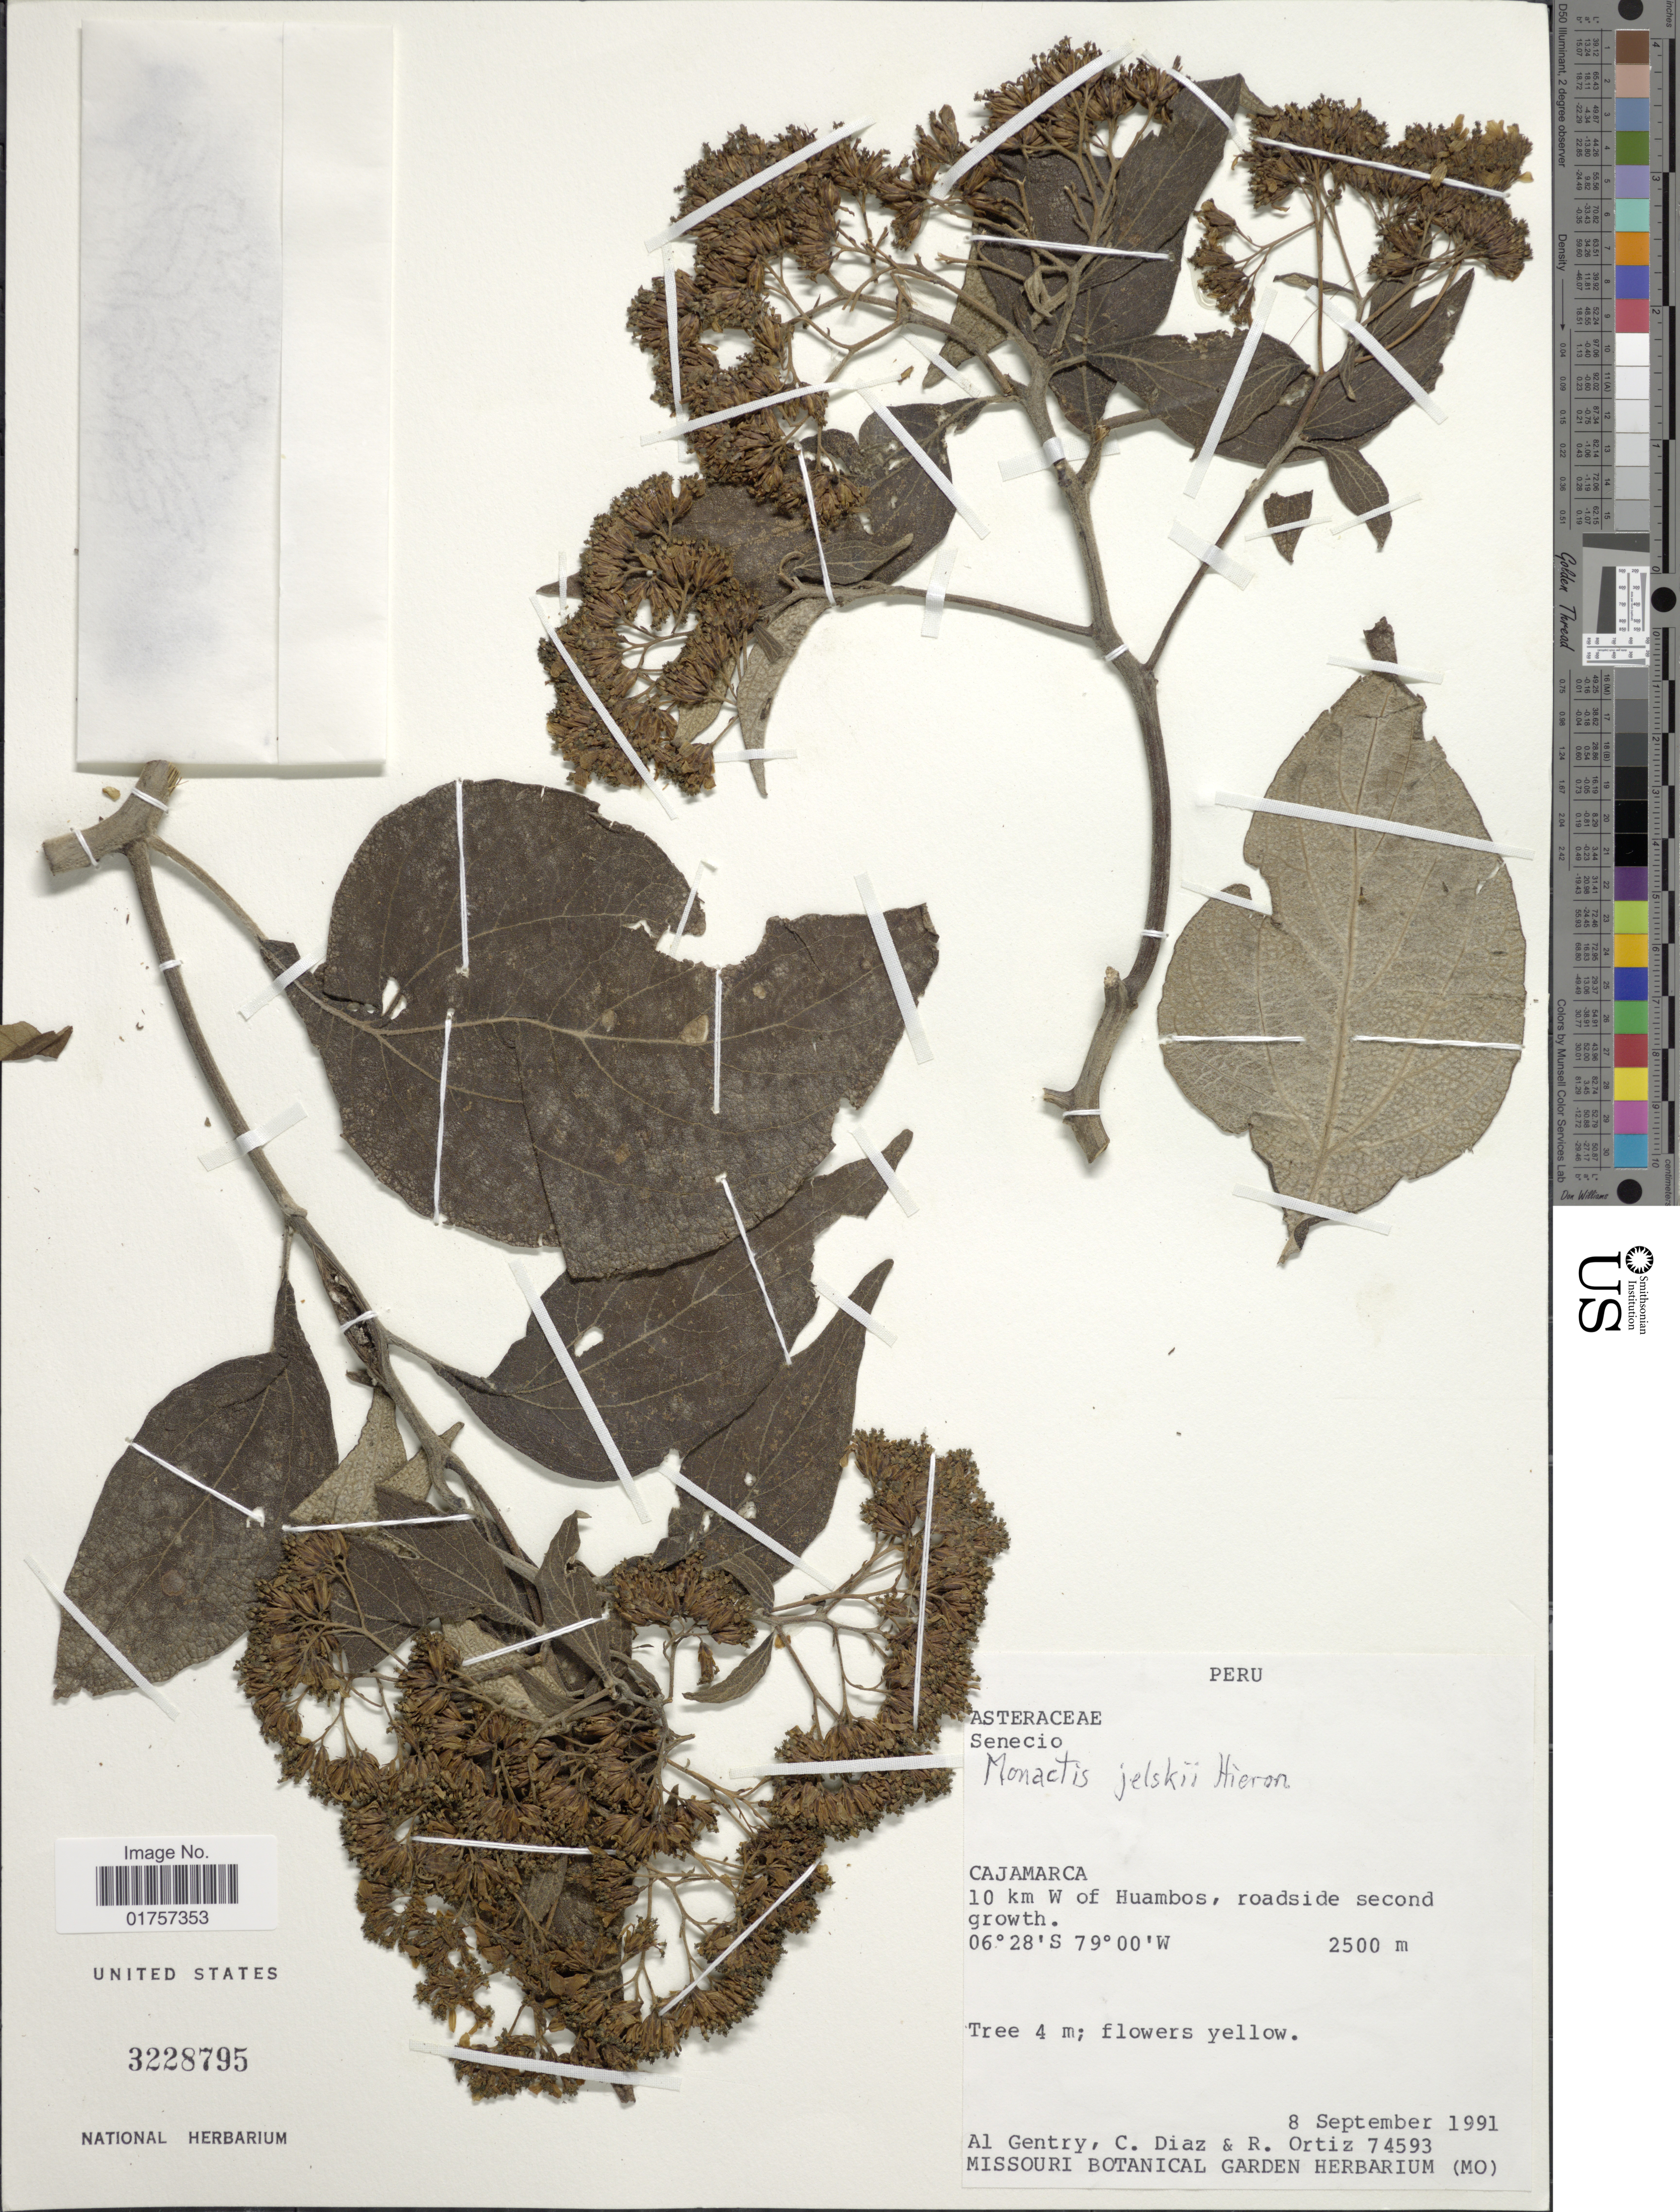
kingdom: Plantae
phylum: Tracheophyta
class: Magnoliopsida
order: Asterales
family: Asteraceae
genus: Monactis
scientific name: Monactis jelskii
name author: Hieron.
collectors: A. H. Gentry, C. Díaz & R. Ortíz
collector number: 74593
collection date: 1991-09-08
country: Peru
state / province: Cajamarca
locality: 10 km W of Huambos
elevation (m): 2500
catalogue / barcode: US 3228795